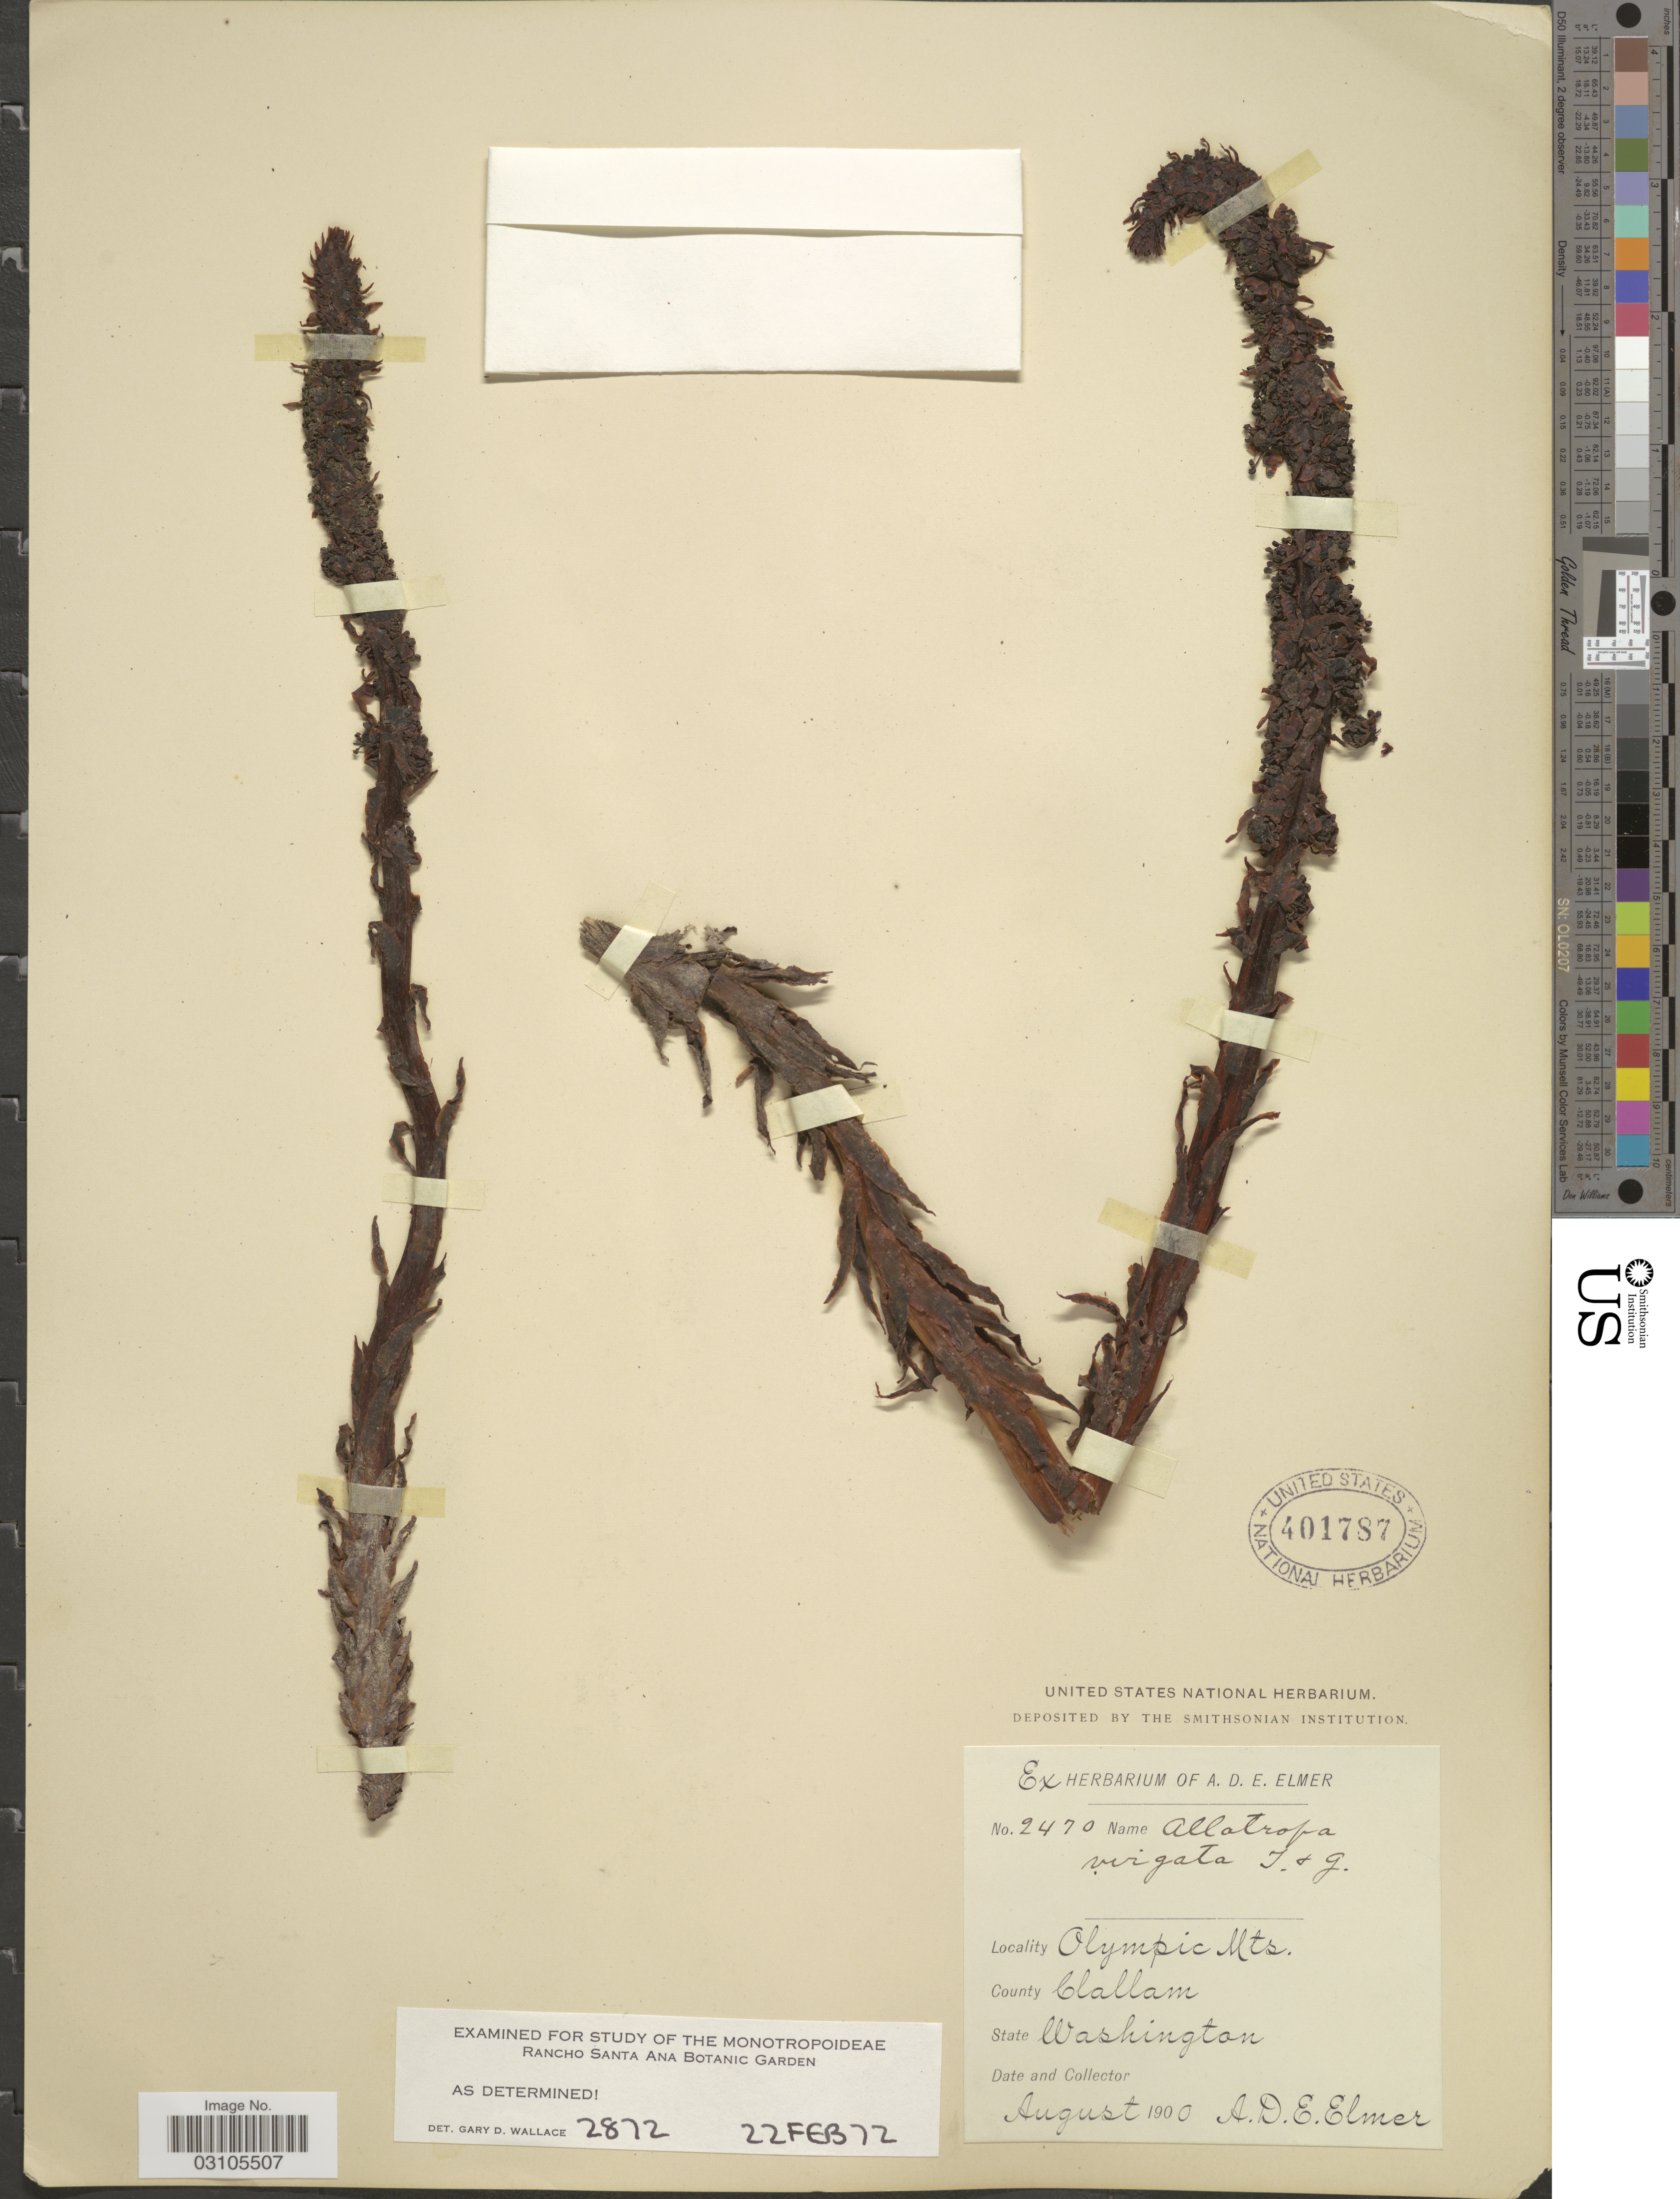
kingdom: Plantae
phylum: Tracheophyta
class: Magnoliopsida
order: Ericales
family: Ericaceae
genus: Allotropa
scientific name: Allotropa virgata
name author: Torr. & A. Gray ex A. Gray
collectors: A. D. E. Elmer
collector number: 24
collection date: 1900-08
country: United States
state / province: Washington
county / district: Clallam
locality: Olympic Mts. County Clallam.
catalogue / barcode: US 401787